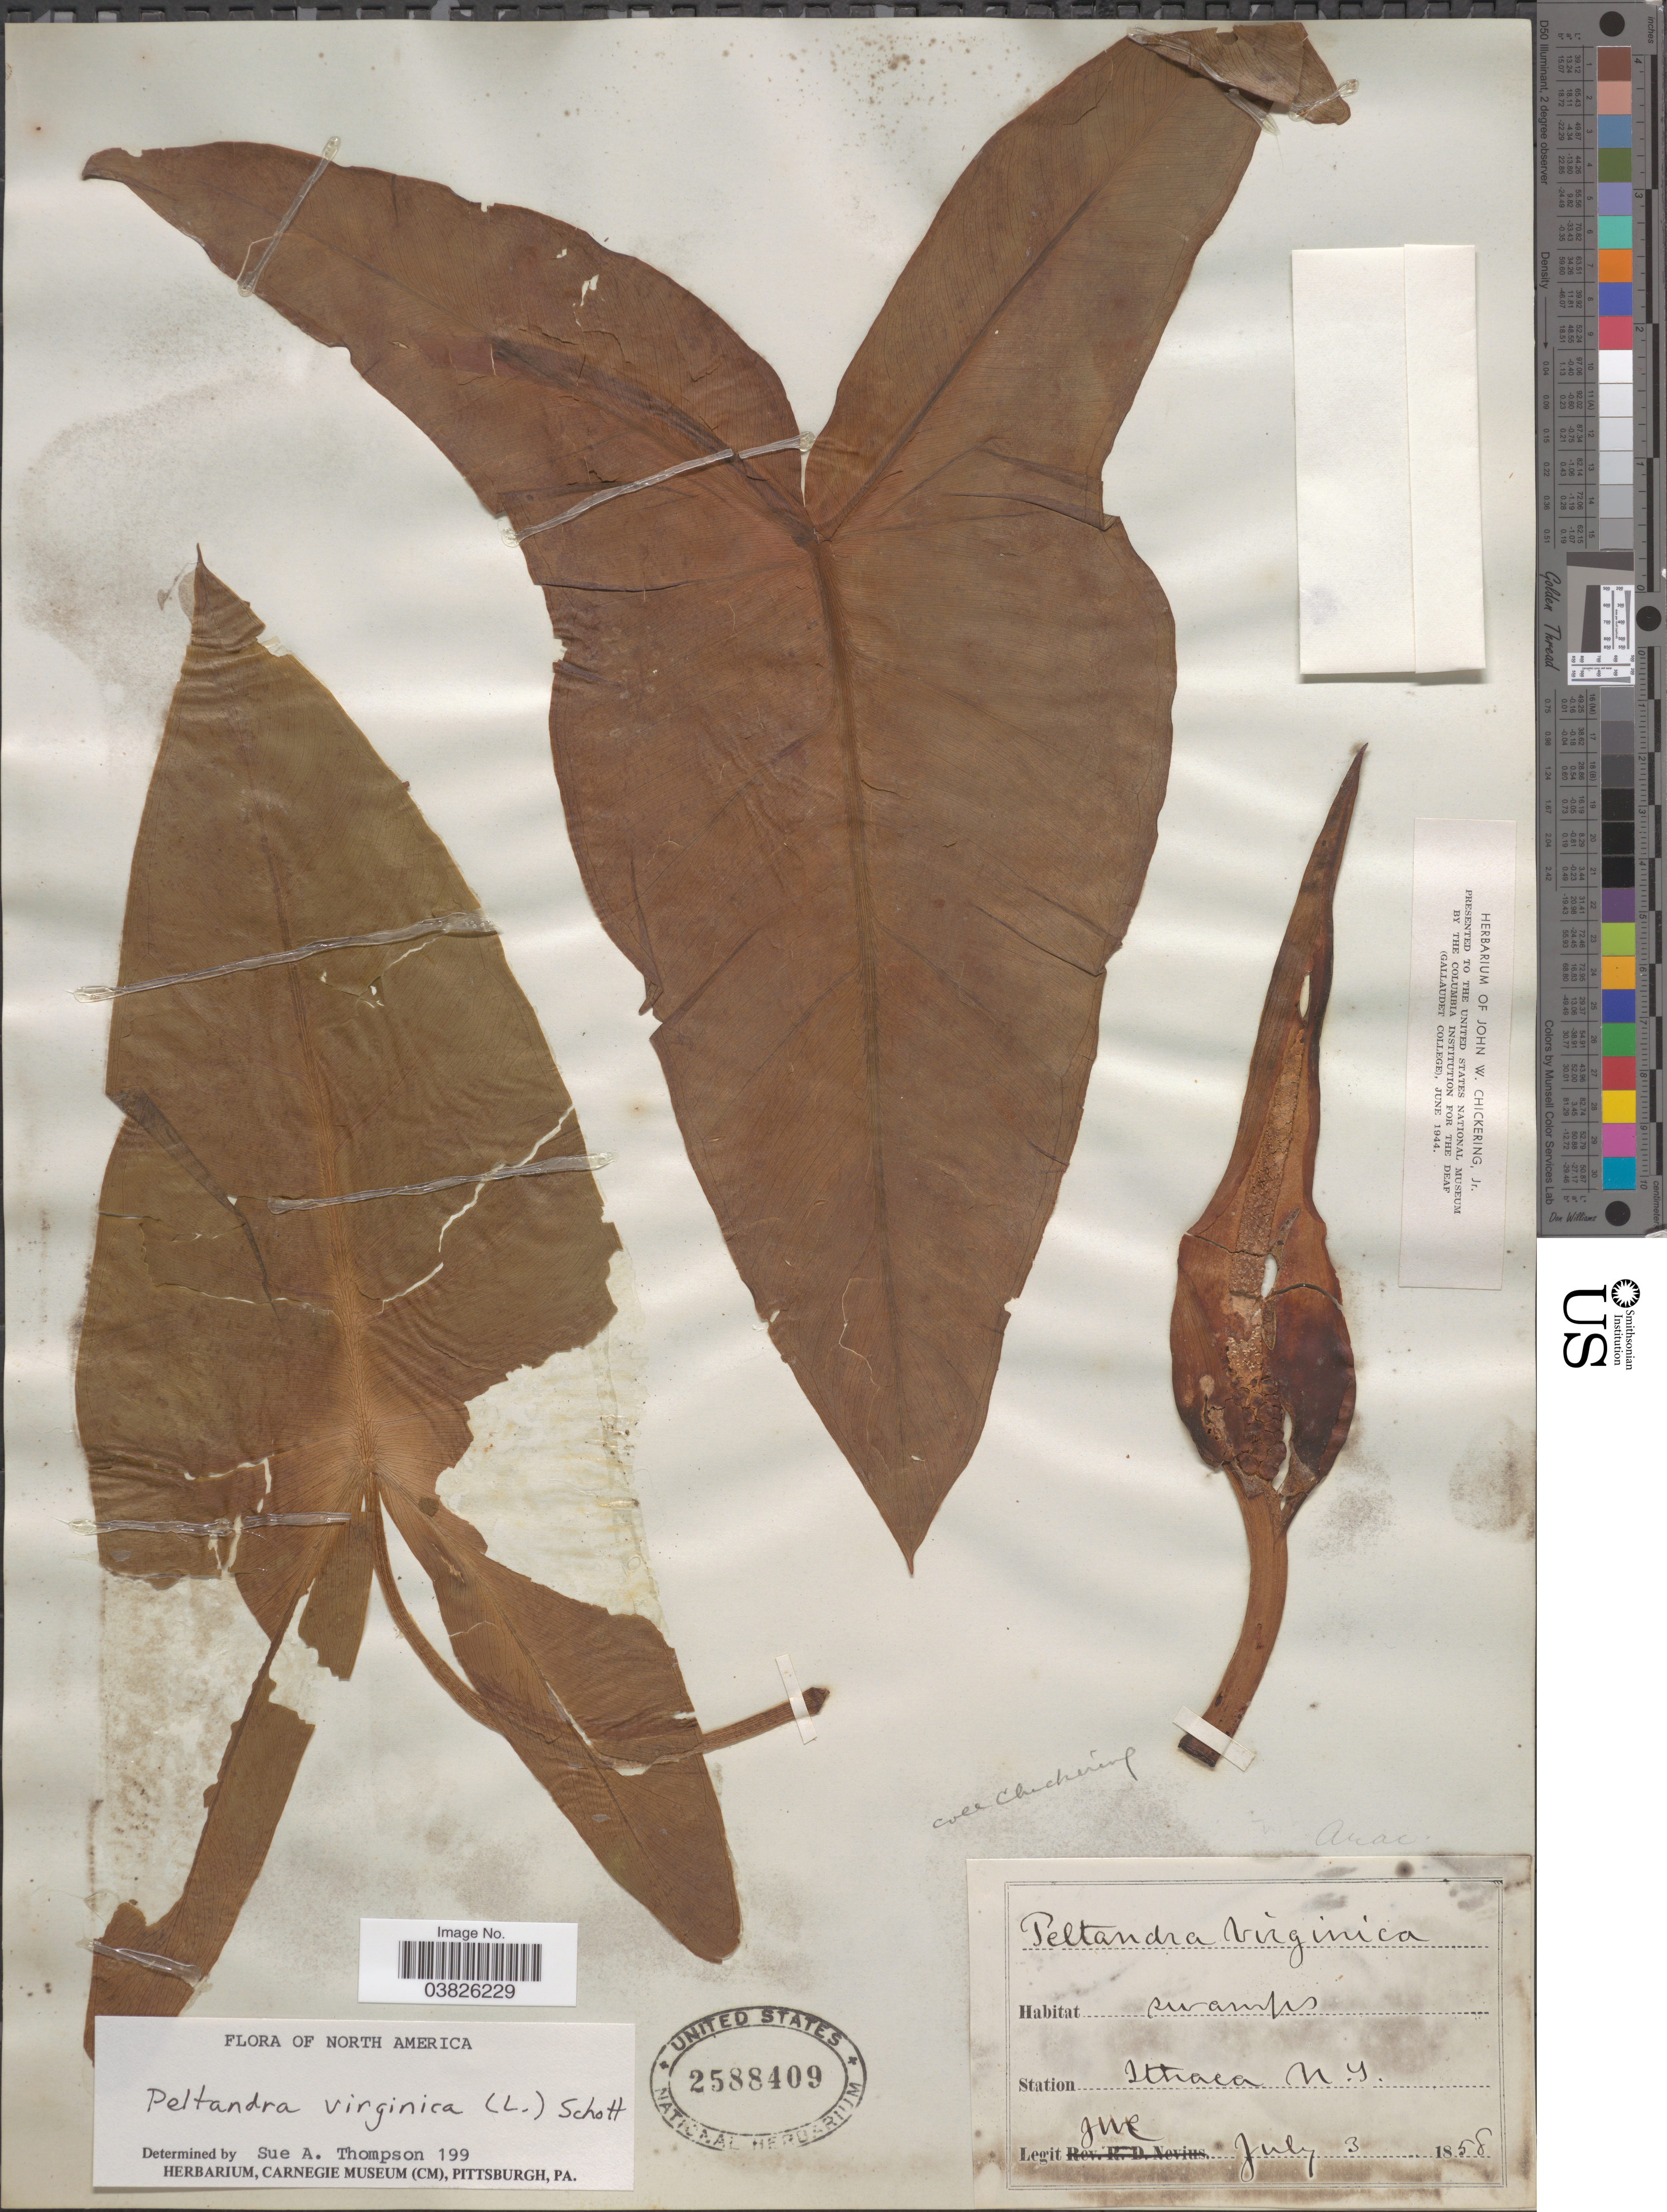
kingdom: Plantae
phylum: Tracheophyta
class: Liliopsida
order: Alismatales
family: Araceae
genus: Peltandra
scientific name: Peltandra virginica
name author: (L.) Schott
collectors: J. Chickering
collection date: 1858-07-03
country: United States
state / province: New York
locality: Station Ithaca.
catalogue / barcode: US 2588409